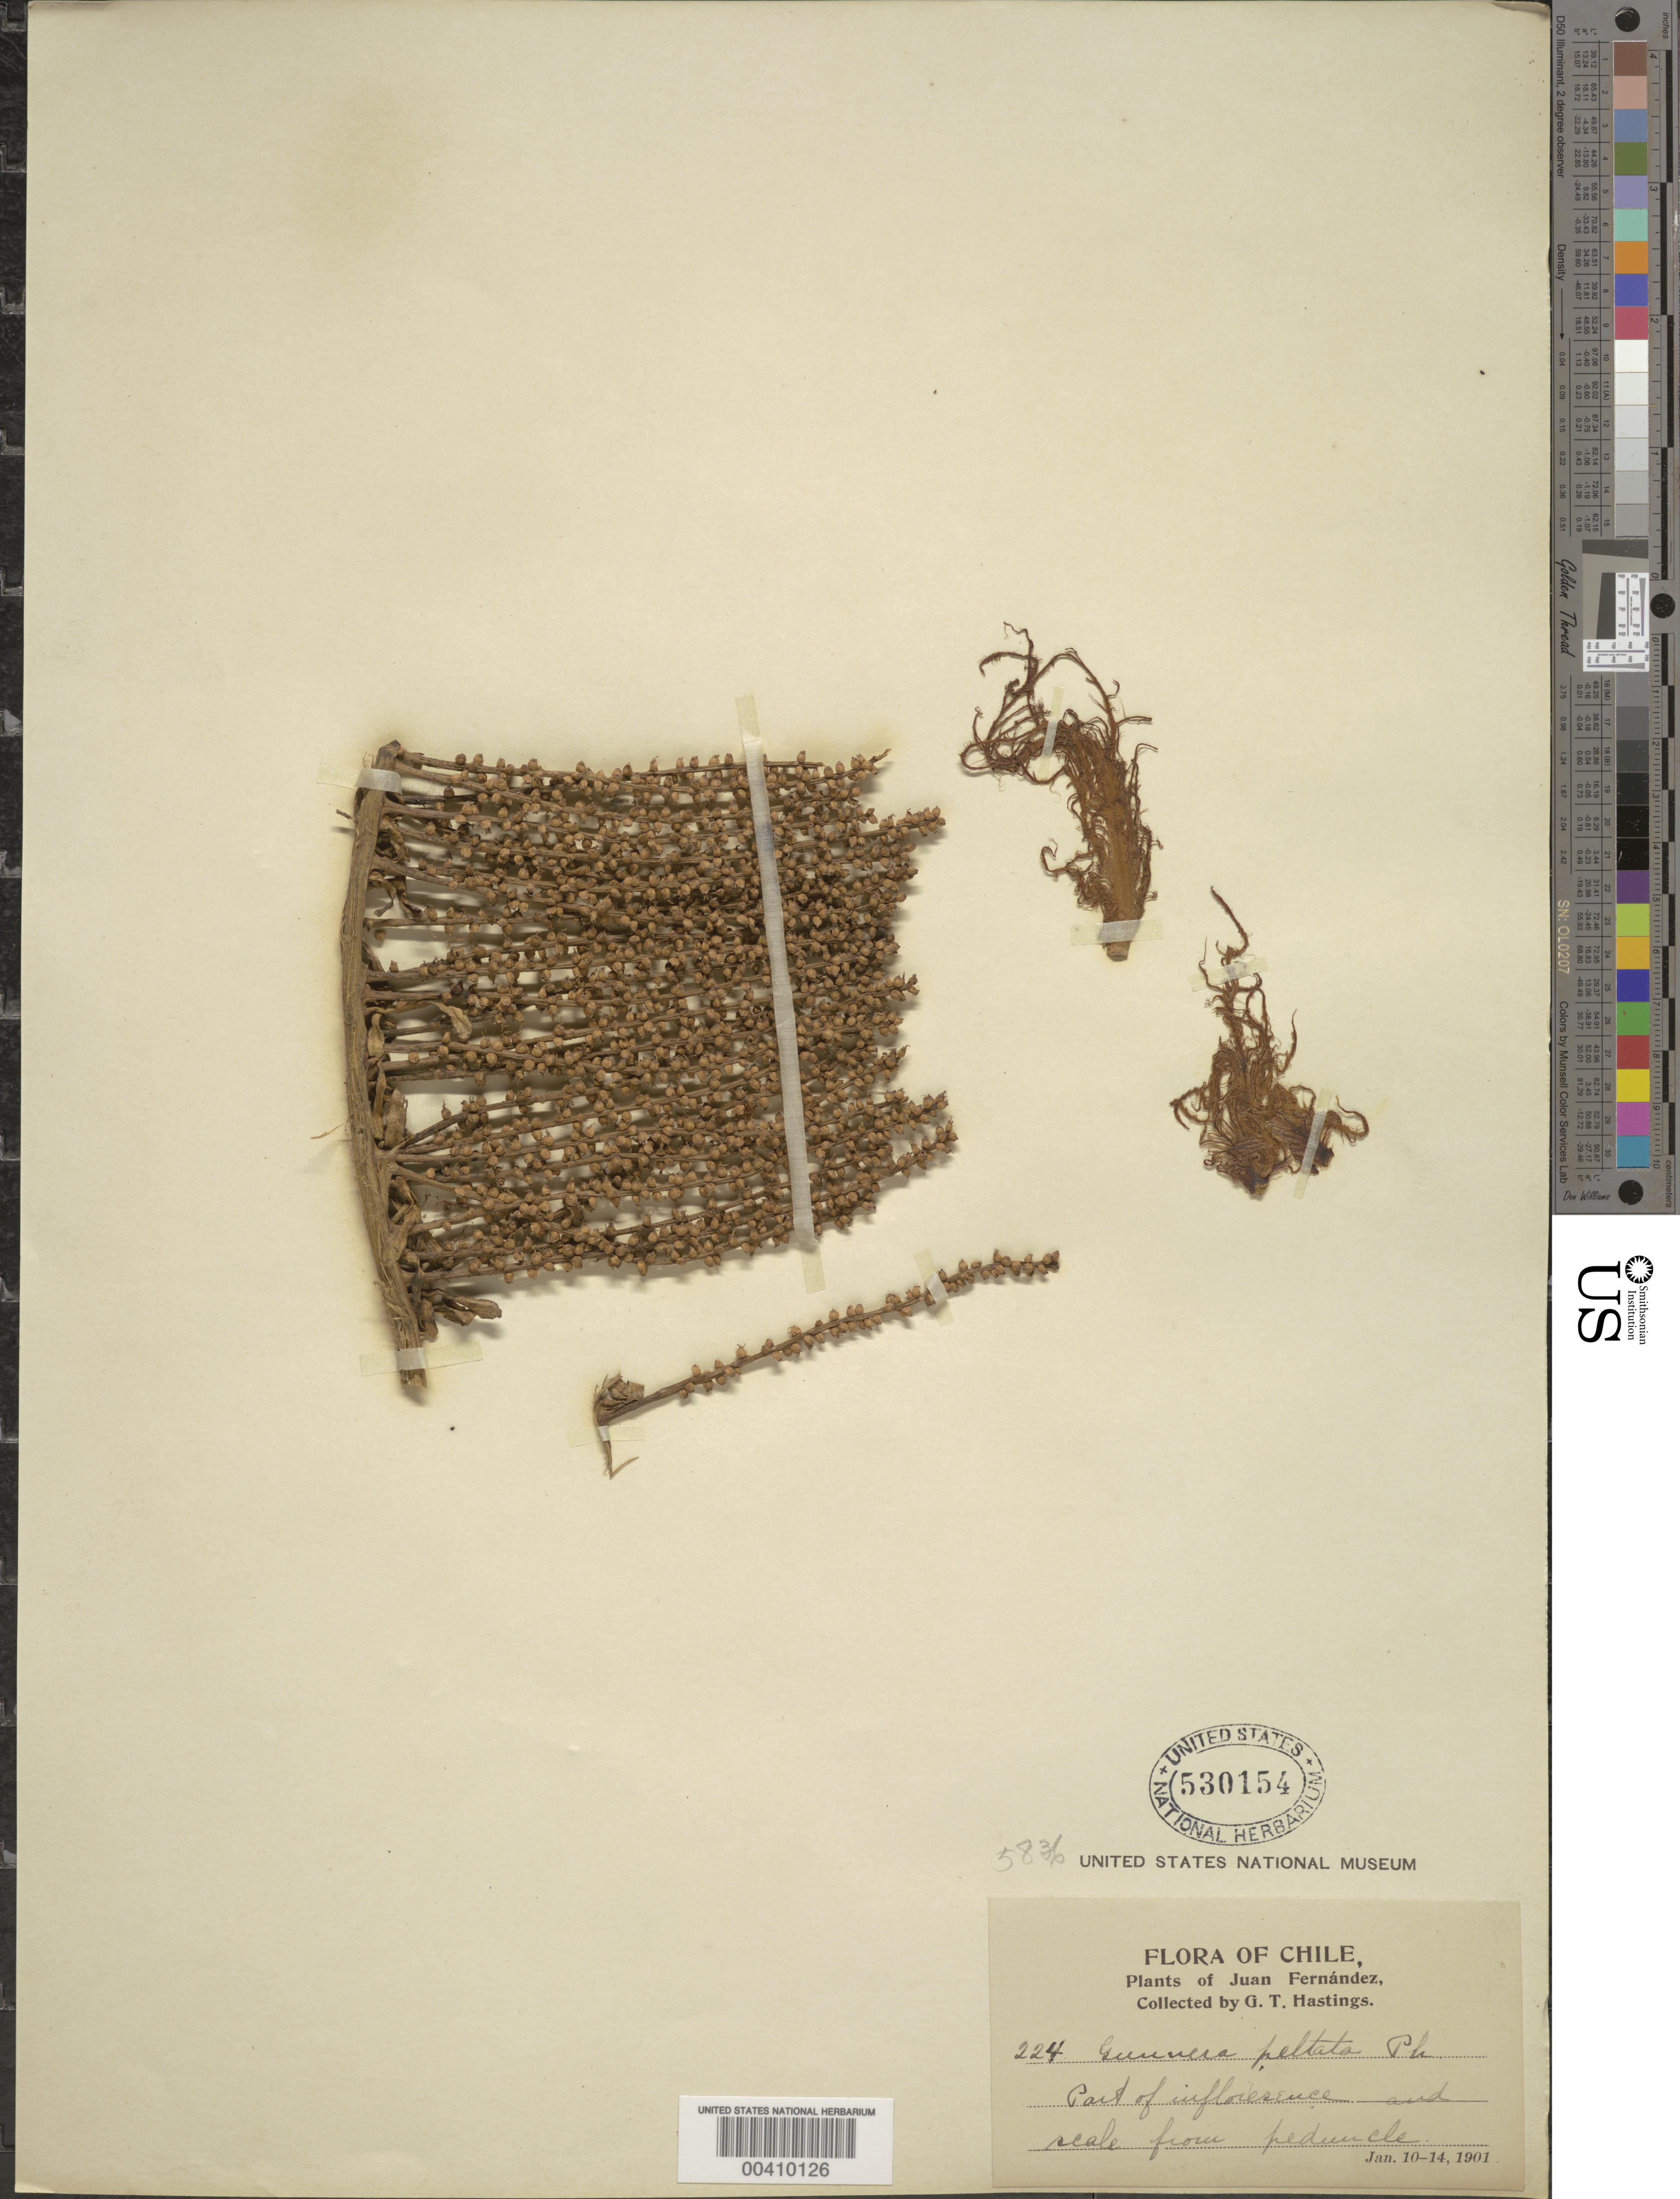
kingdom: Plantae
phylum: Tracheophyta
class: Magnoliopsida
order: Gunnerales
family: Gunneraceae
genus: Gunnera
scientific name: Gunnera peltata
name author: Phil.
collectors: G. Hastings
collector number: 224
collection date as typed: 10 Jan 1901 to 14 Jan 1901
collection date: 1901-01-10/1901-01-14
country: Chile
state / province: Valparaíso (V)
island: Islas Juan Fernández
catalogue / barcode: US 530154